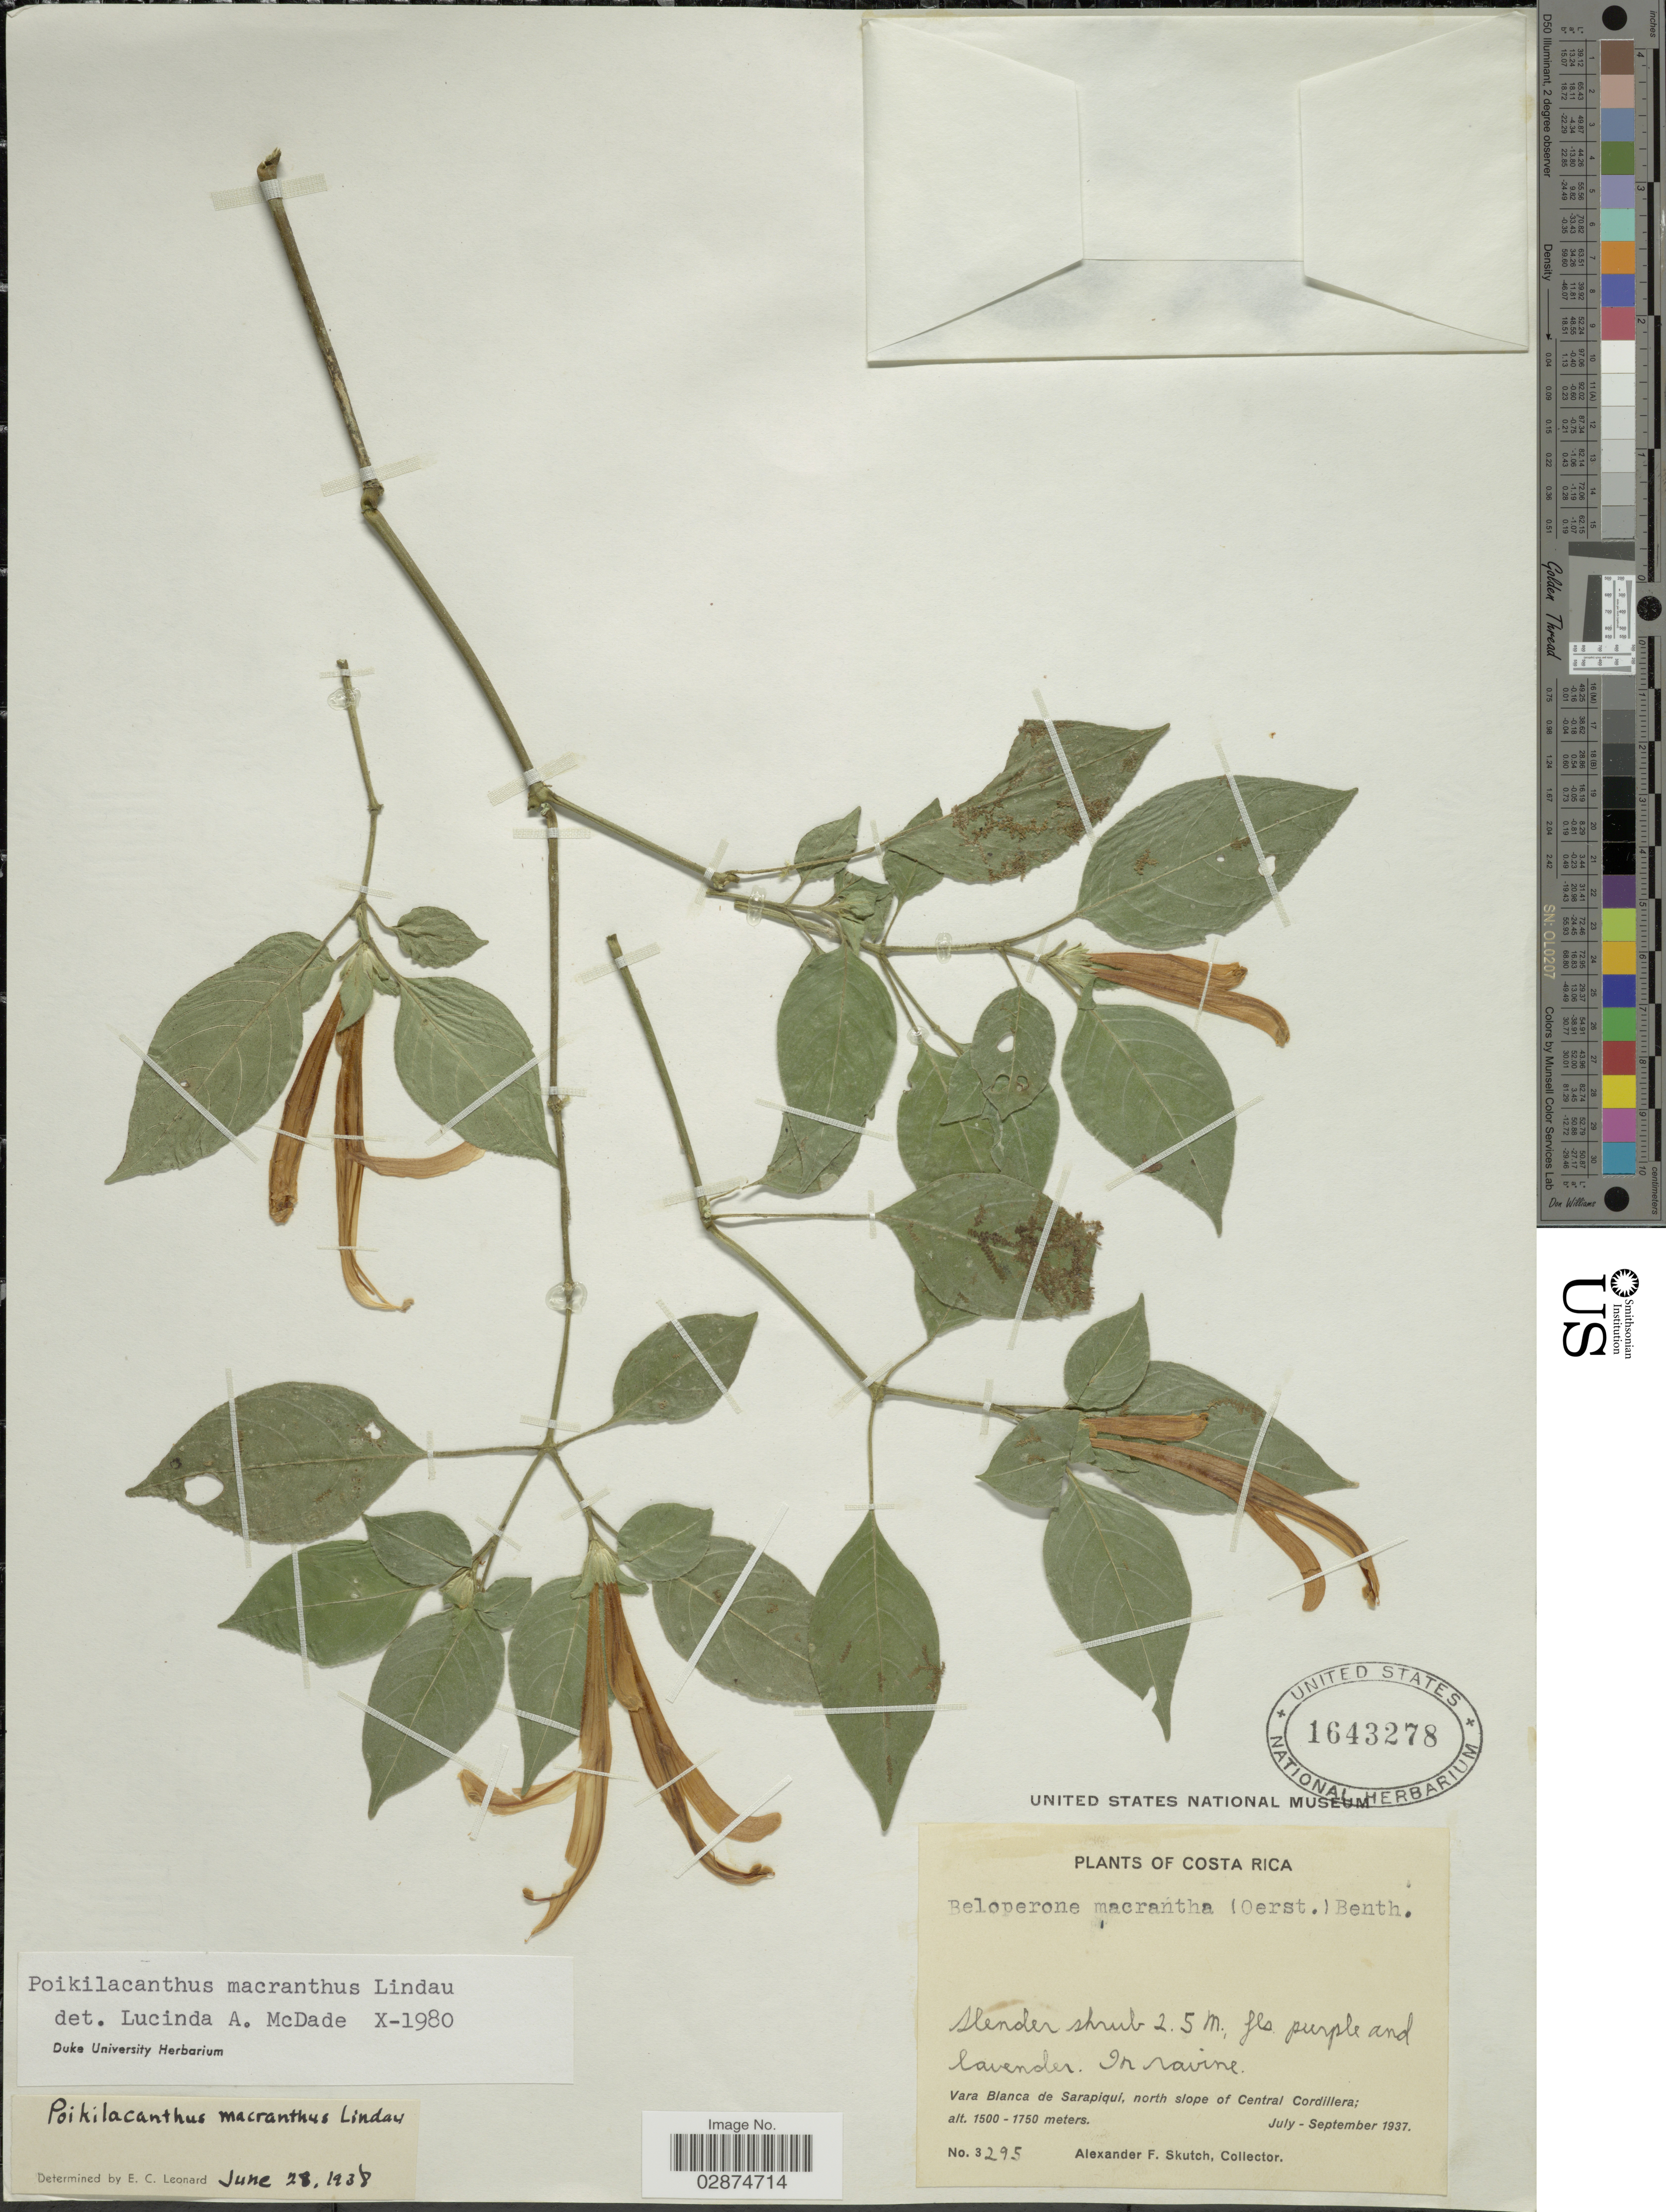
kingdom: Plantae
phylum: Tracheophyta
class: Magnoliopsida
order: Lamiales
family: Acanthaceae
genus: Poikilacanthus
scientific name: Poikilacanthus macranthus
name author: Lindau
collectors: A. F. Skutch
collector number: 3295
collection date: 1937-07/1937-09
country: Costa Rica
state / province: Heredia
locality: In ravine. Vara Blanca de Sarapiqui, north slope of Central Cordillera.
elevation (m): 1500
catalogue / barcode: US 1643278